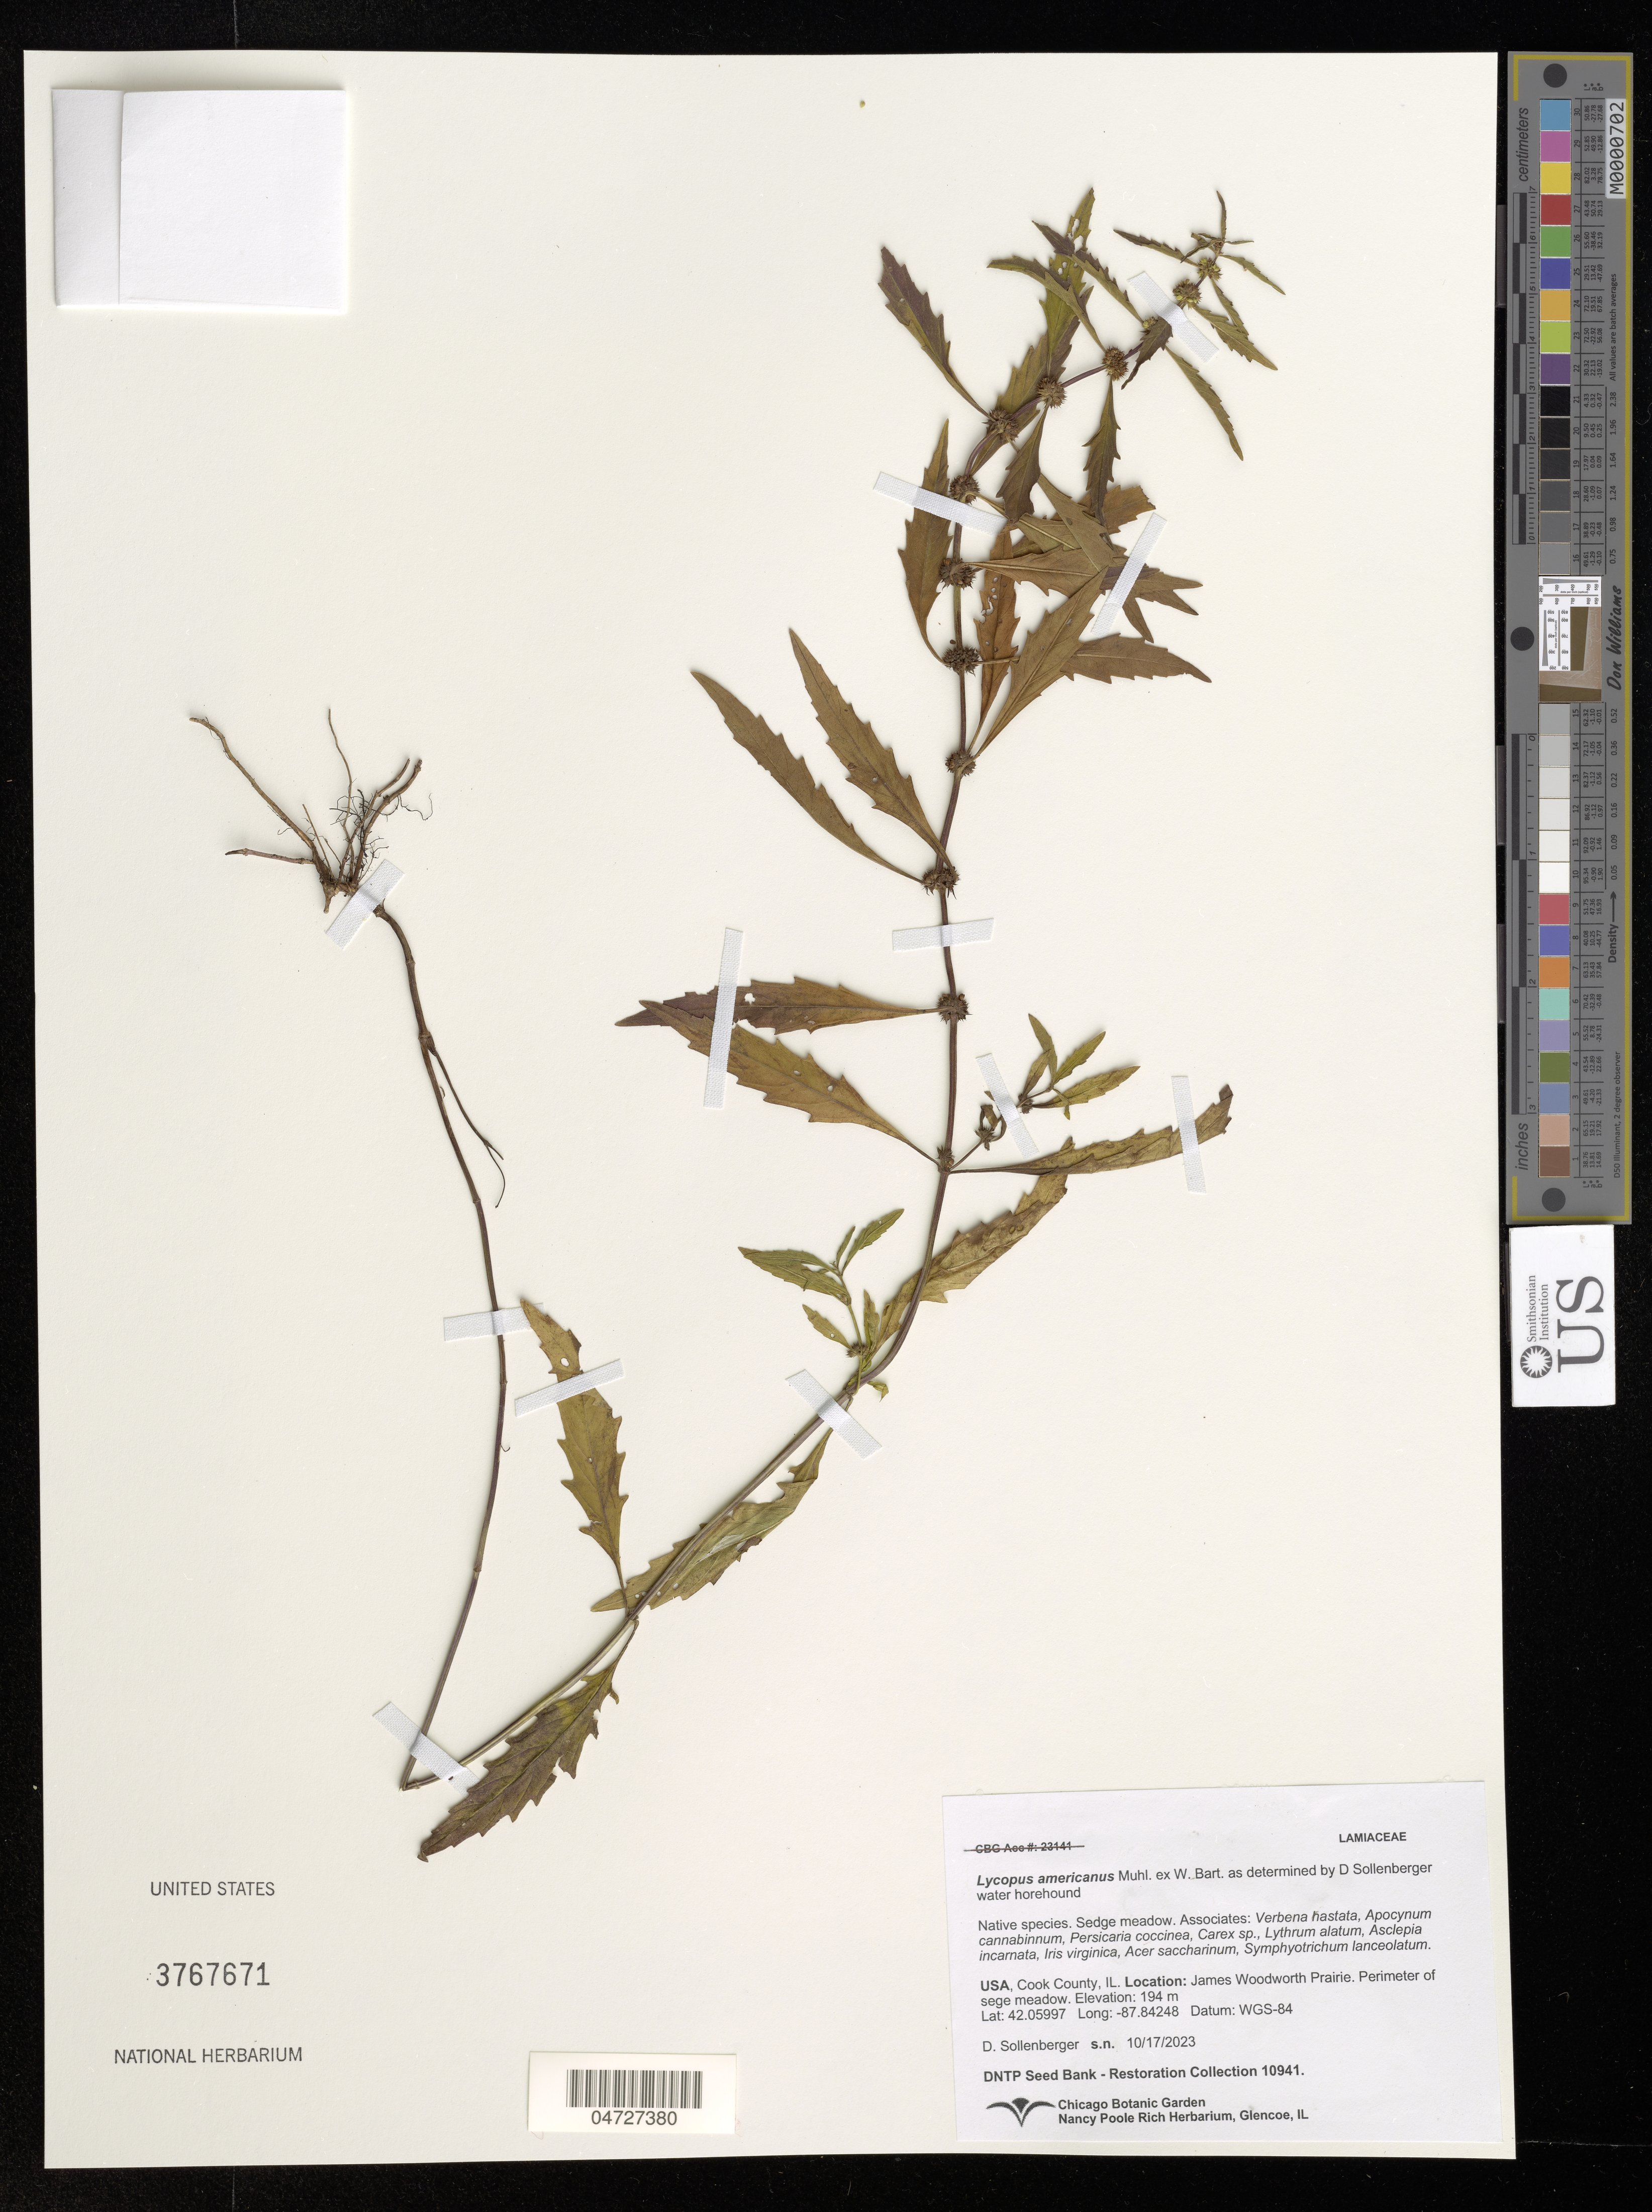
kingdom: Plantae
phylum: Tracheophyta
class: Magnoliopsida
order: Lamiales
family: Lamiaceae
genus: Lycopus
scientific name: Lycopus americanus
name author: Muhl. ex W.P.C. Barton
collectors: D. Sollenberger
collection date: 2023-10-17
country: United States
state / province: Illinois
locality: Cook County. James Woodworth Prairie. Perimeter of sege meadow.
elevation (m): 194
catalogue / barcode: US 3767671